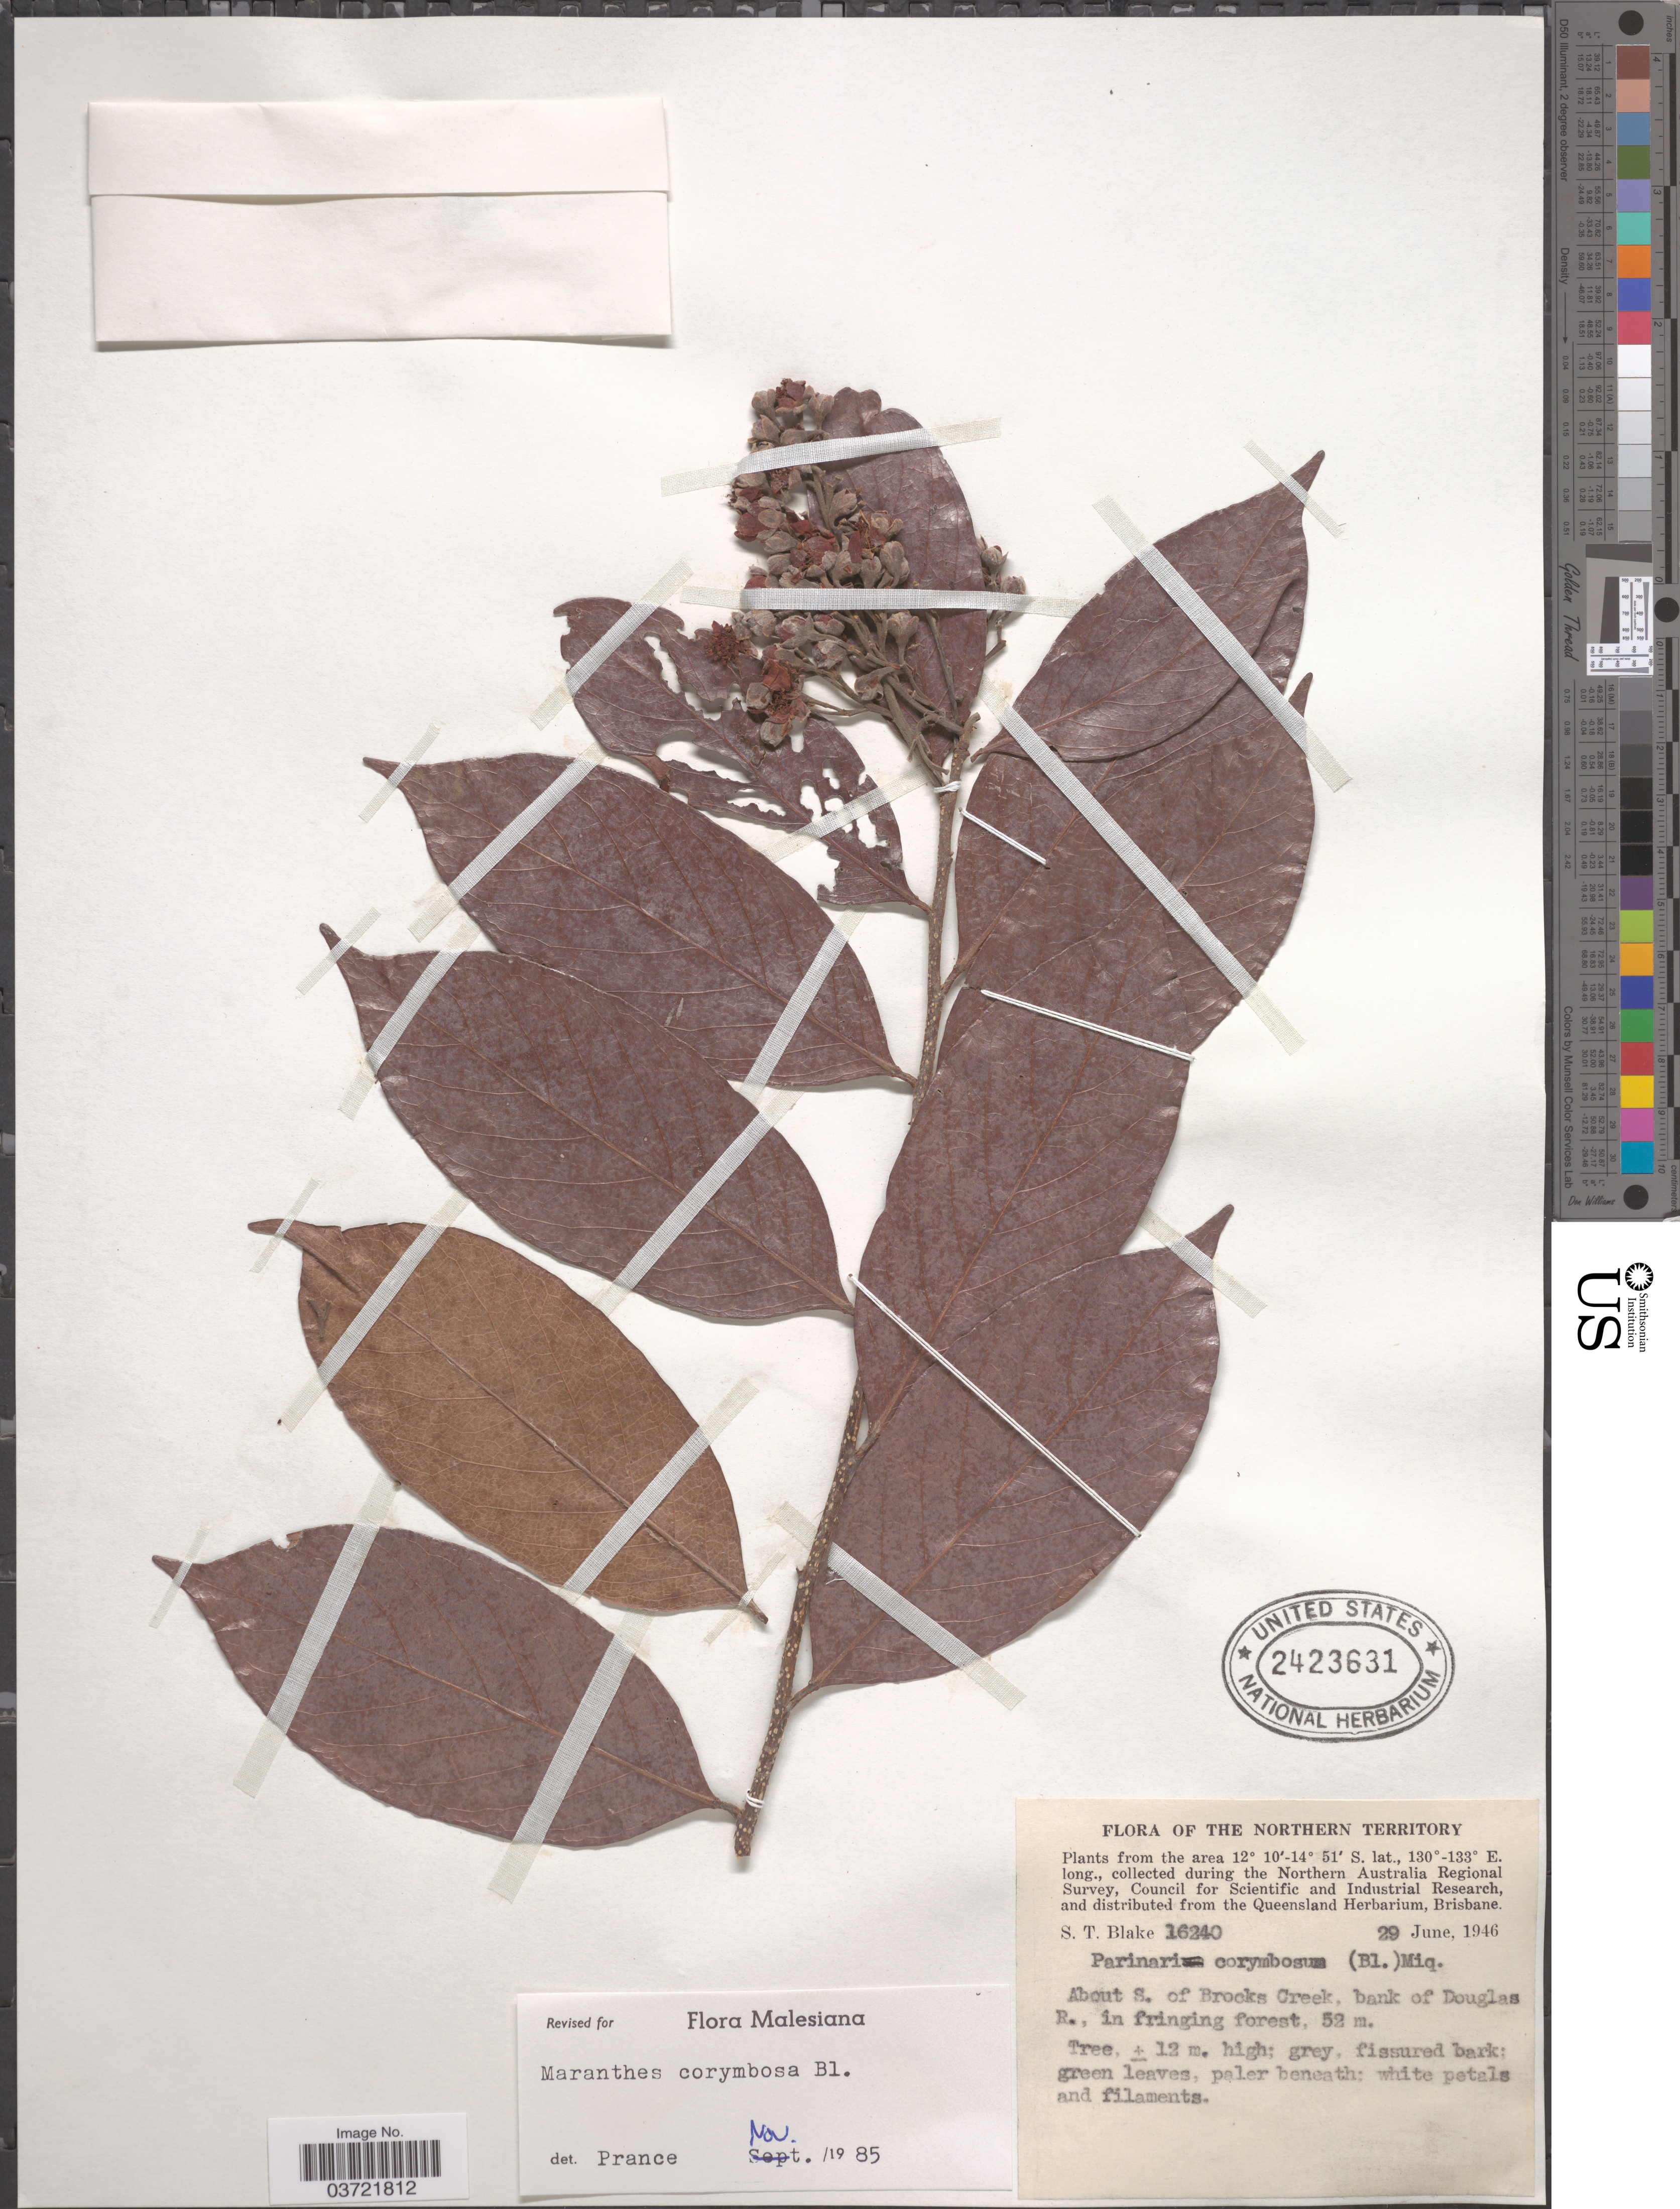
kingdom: Plantae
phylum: Tracheophyta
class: Magnoliopsida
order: Malpighiales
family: Chrysobalanaceae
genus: Maranthes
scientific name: Maranthes corymbosa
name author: Blume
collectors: S. T. Blake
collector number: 16240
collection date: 1946-06-29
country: Australia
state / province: Northern Territory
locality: About S. of Brocks Creek, bank of Douglas R.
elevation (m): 52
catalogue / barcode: US 2423631